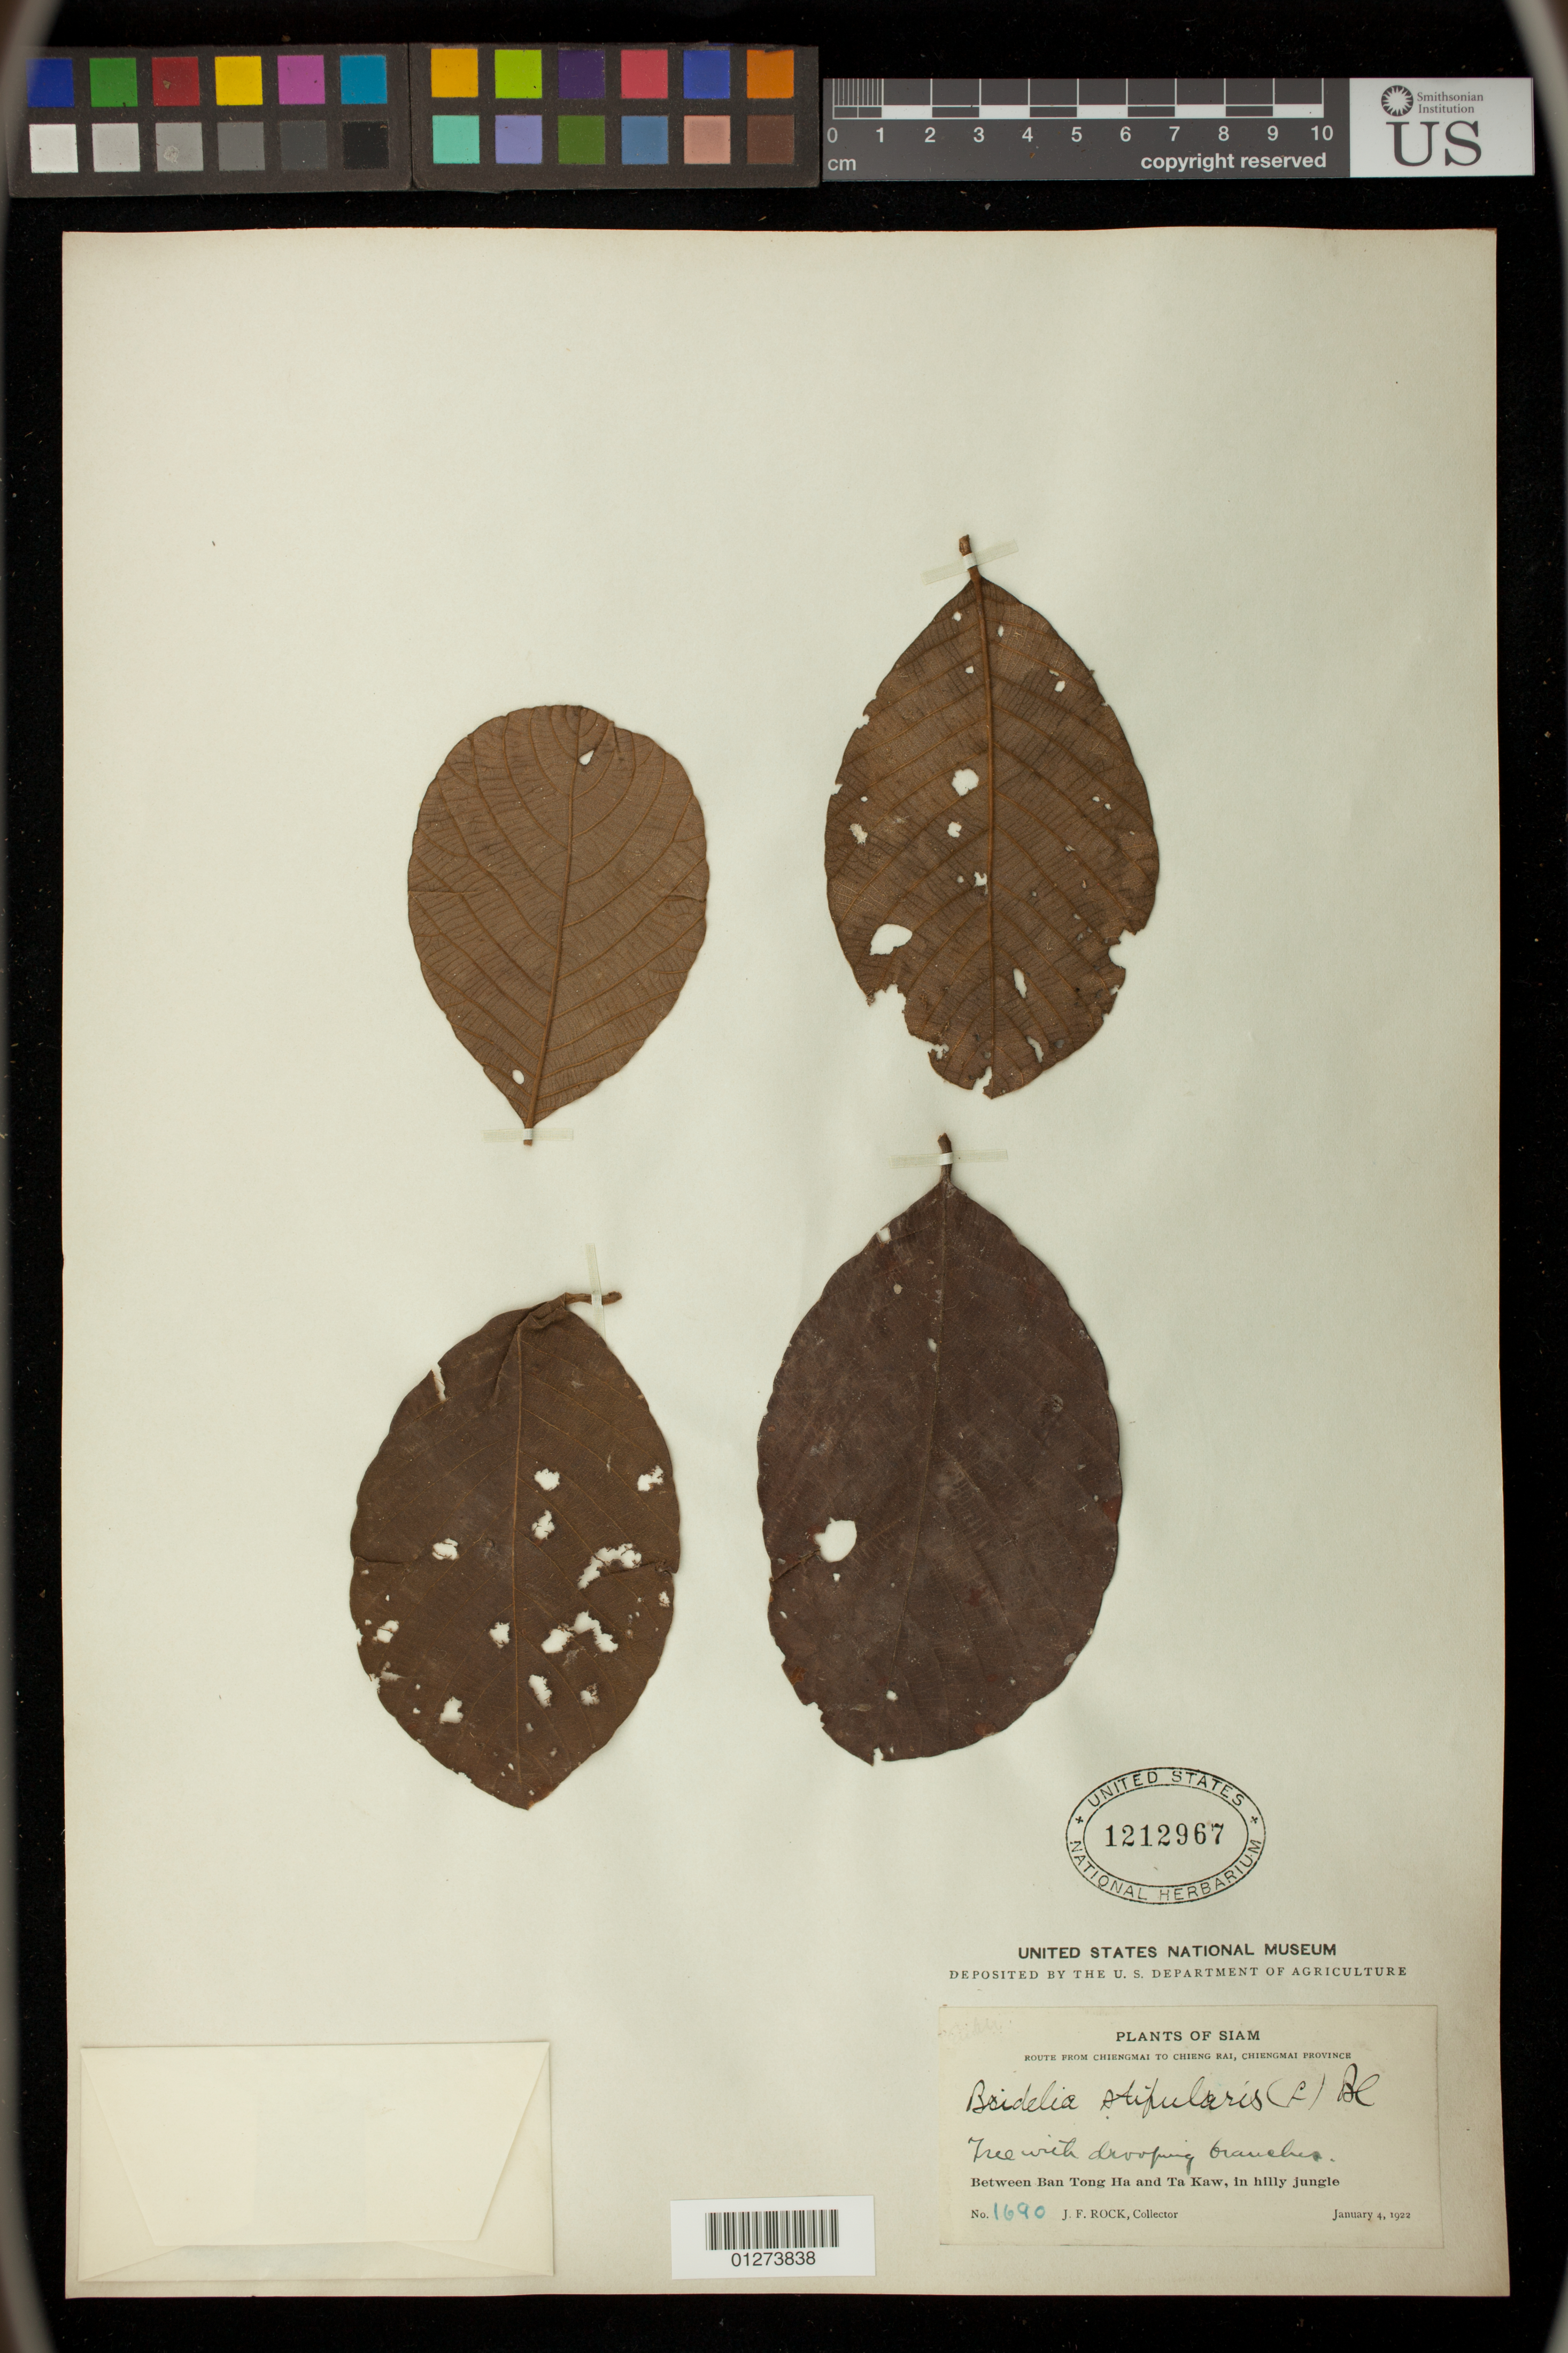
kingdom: Plantae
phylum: Tracheophyta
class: Magnoliopsida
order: Malpighiales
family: Phyllanthaceae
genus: Bridelia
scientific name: Bridelia stipularis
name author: (L.) Blume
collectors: J. F. Rock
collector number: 1690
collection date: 1922-01-04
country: Thailand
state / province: Chiang Mai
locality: Between Ban Tong Ha and Ta Kaw, in hilly jungle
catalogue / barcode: US 1212967